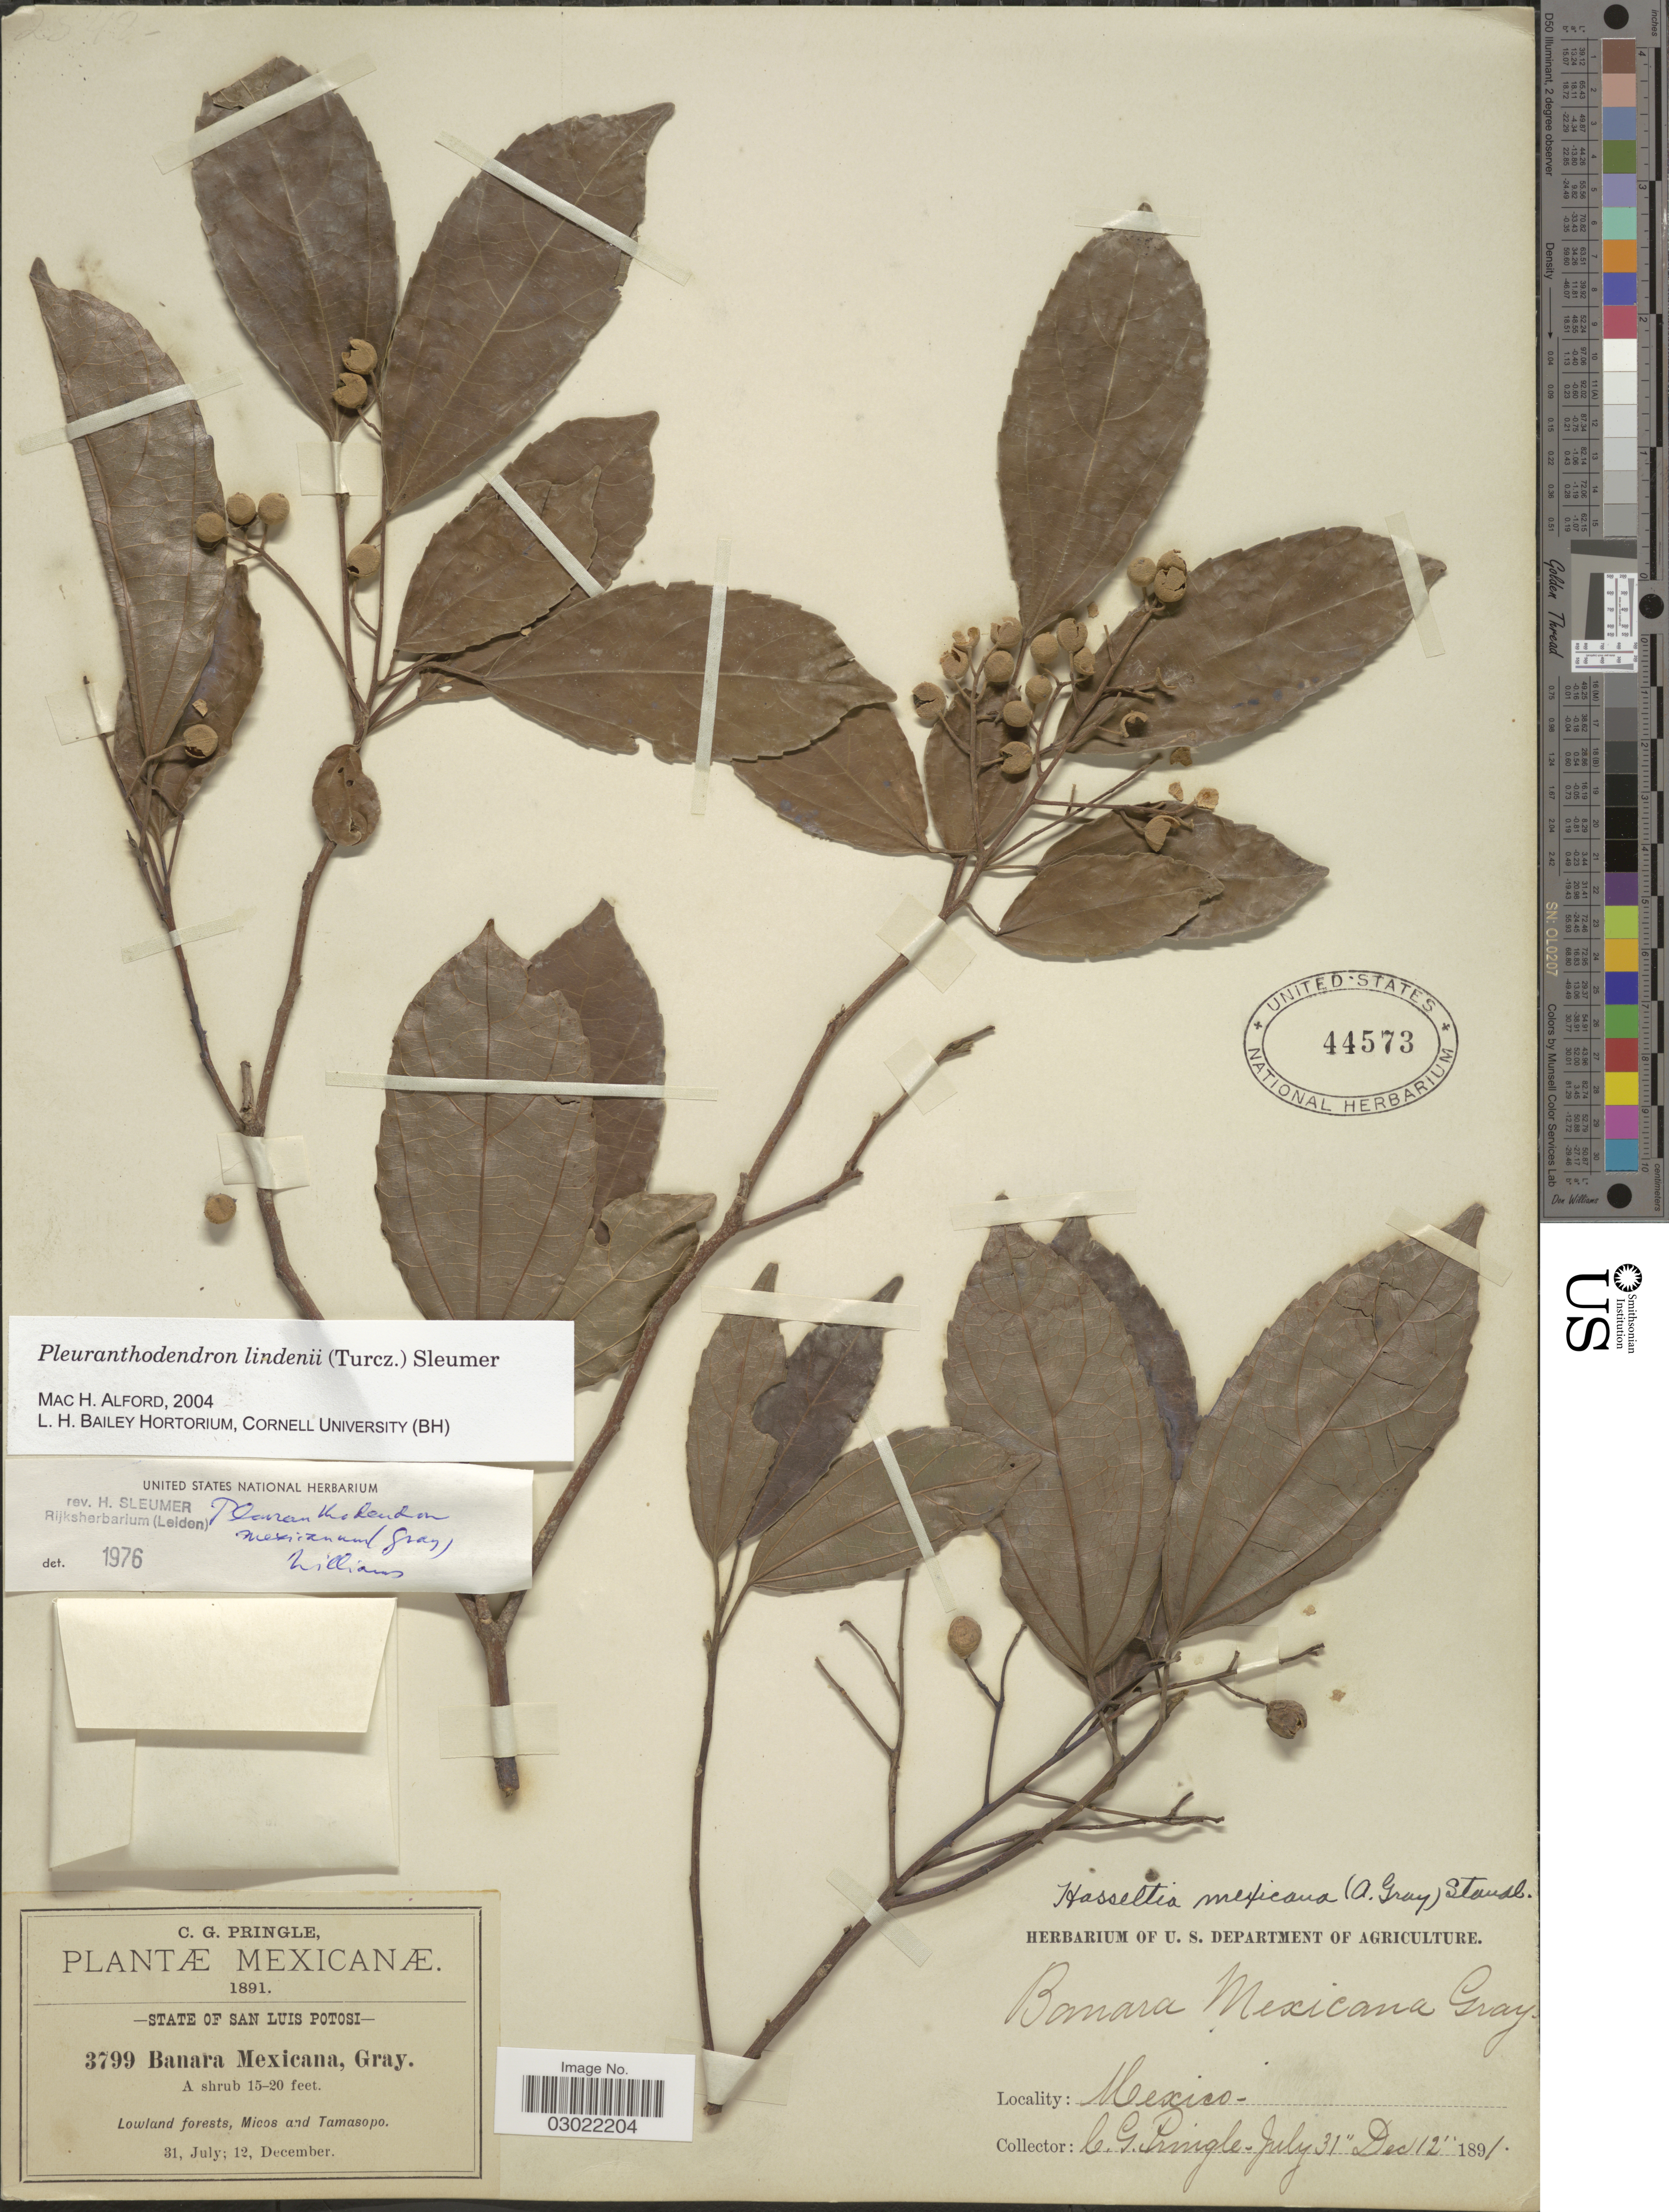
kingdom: Plantae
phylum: Tracheophyta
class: Magnoliopsida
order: Malpighiales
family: Salicaceae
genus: Pleuranthodendron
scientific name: Pleuranthodendron lindenii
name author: (Turcz.) Sleumer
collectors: C. G. Pringle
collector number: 3799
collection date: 1891-07-31/1891-12-12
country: Mexico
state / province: San Luis Potosí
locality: Micos and Tamasopo.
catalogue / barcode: US 44573